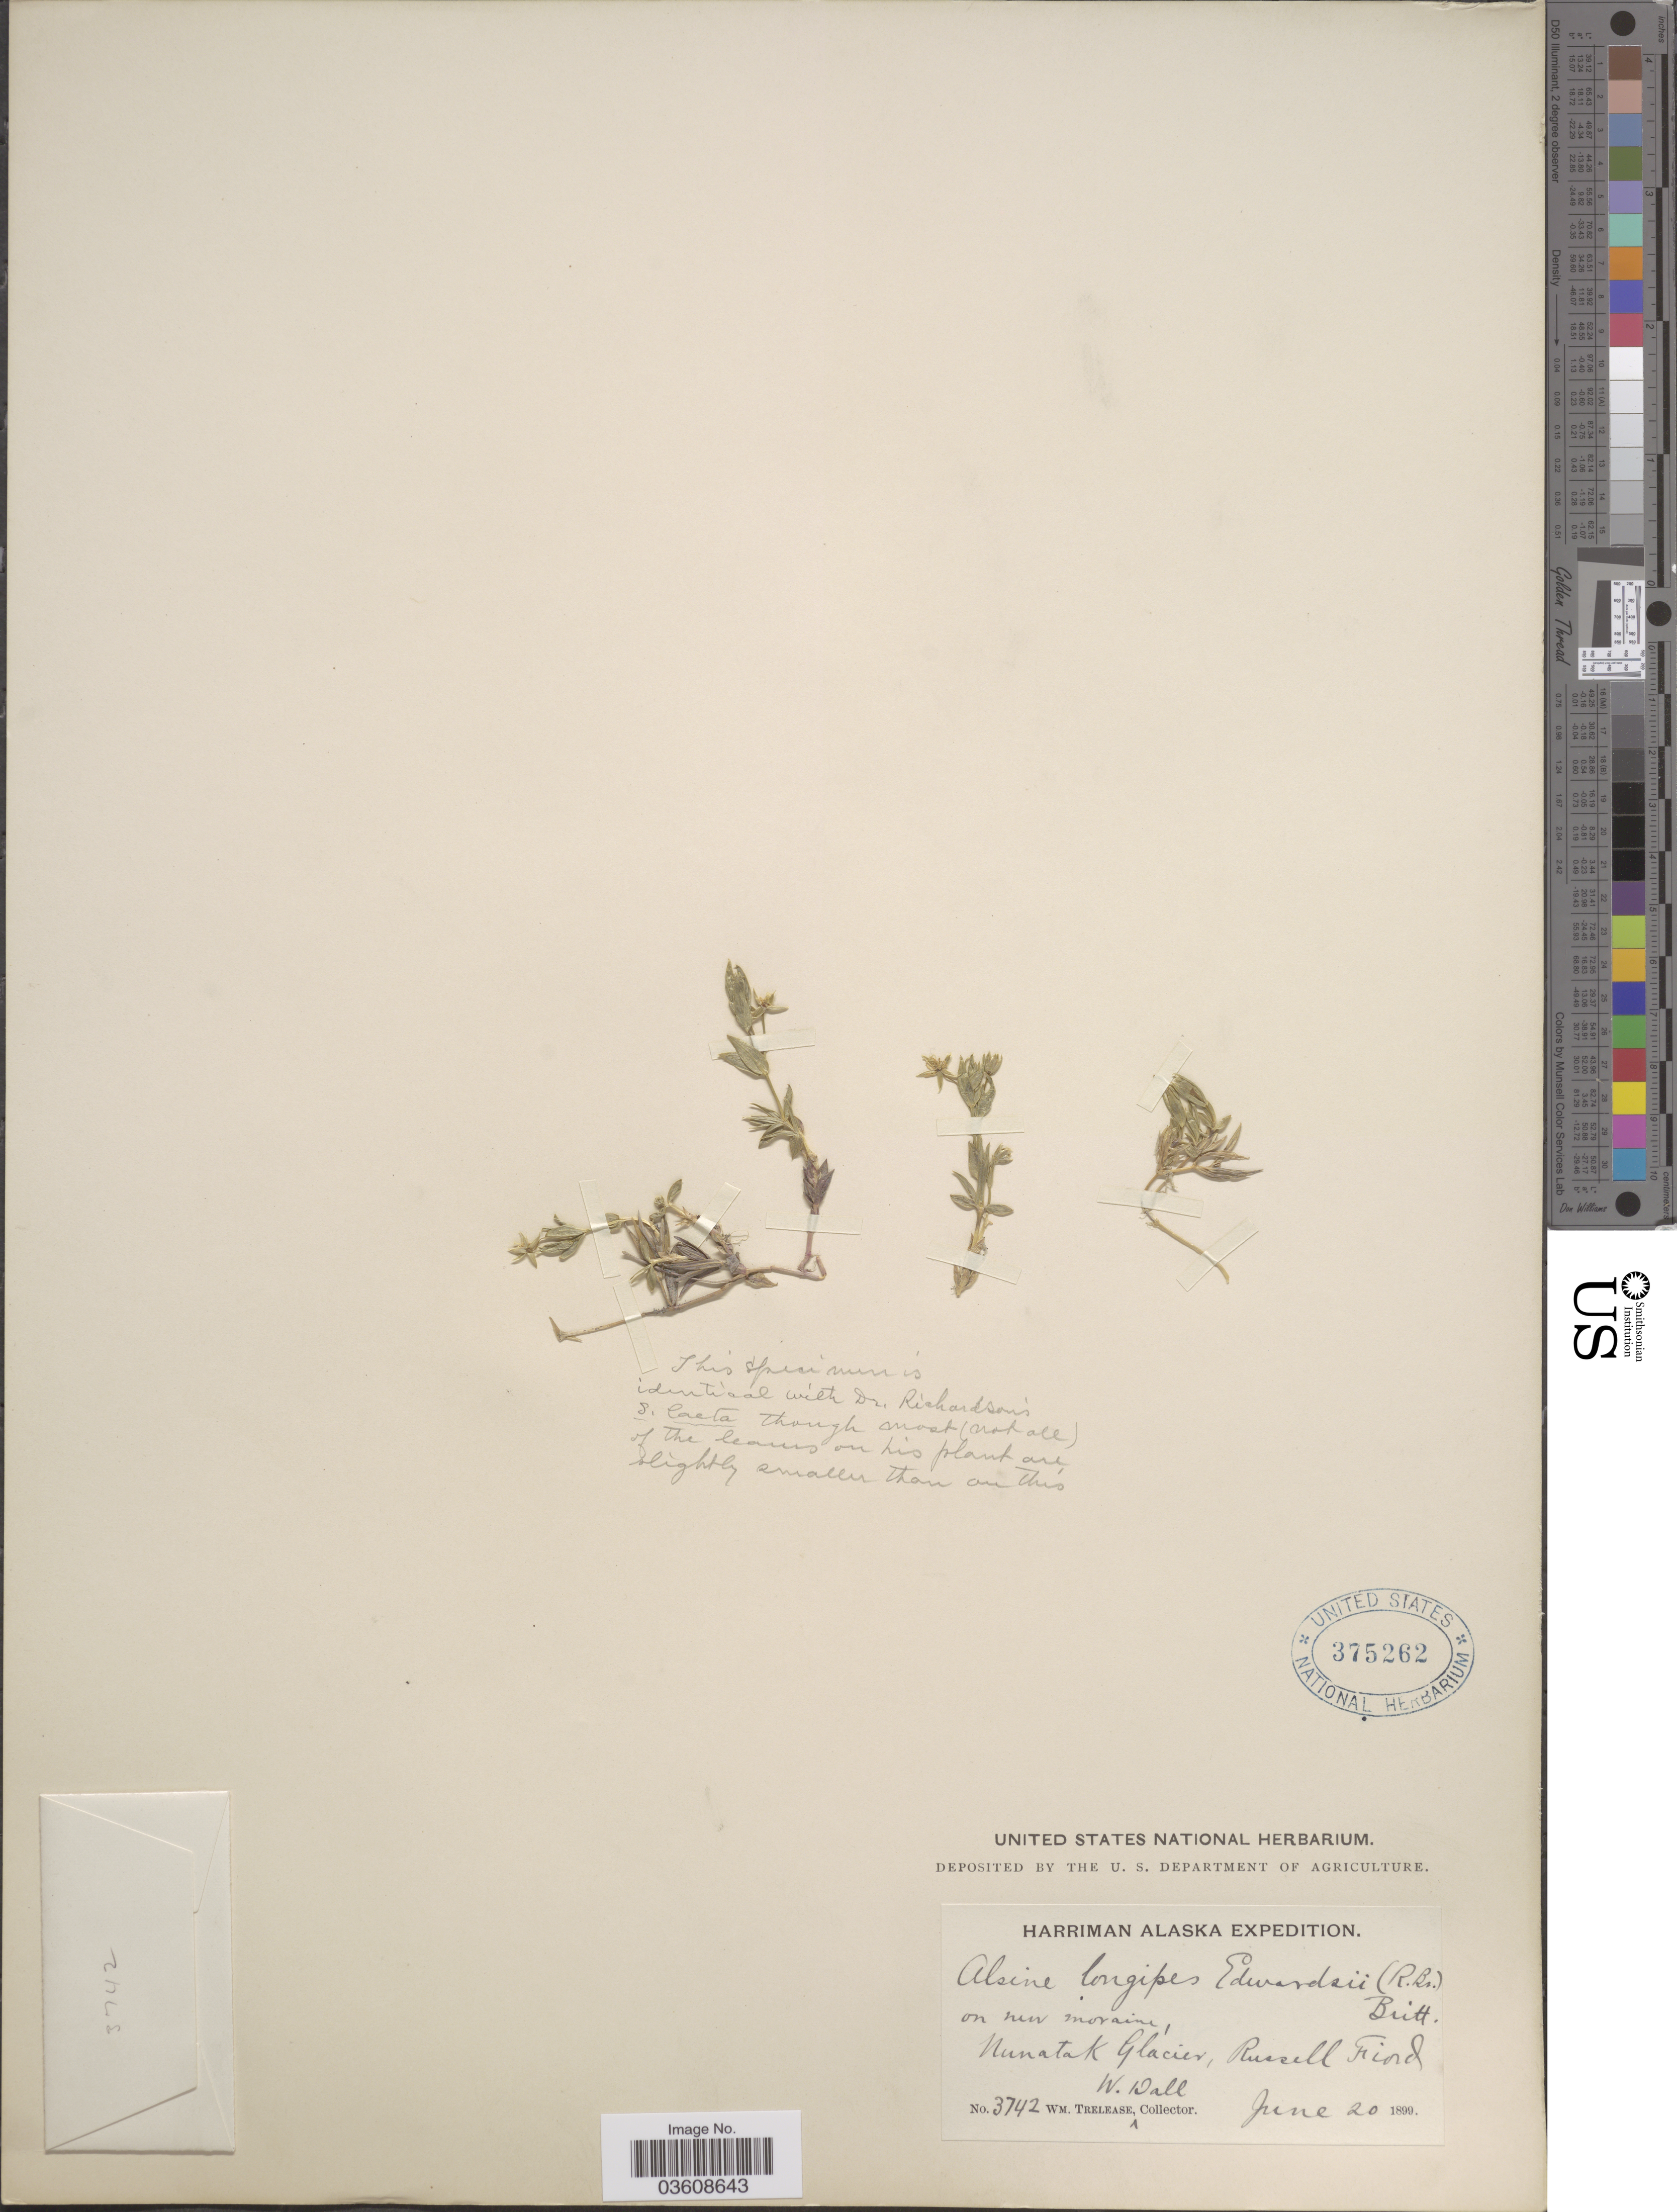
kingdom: Plantae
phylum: Tracheophyta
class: Magnoliopsida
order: Caryophyllales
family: Caryophyllaceae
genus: Stellaria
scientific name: Stellaria longipes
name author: Goldie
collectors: W. Trelease & W. Dall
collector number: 3742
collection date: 1899-06-20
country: United States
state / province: Alaska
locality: Nunatak Glacier, Russell Fiord.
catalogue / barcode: US 375262